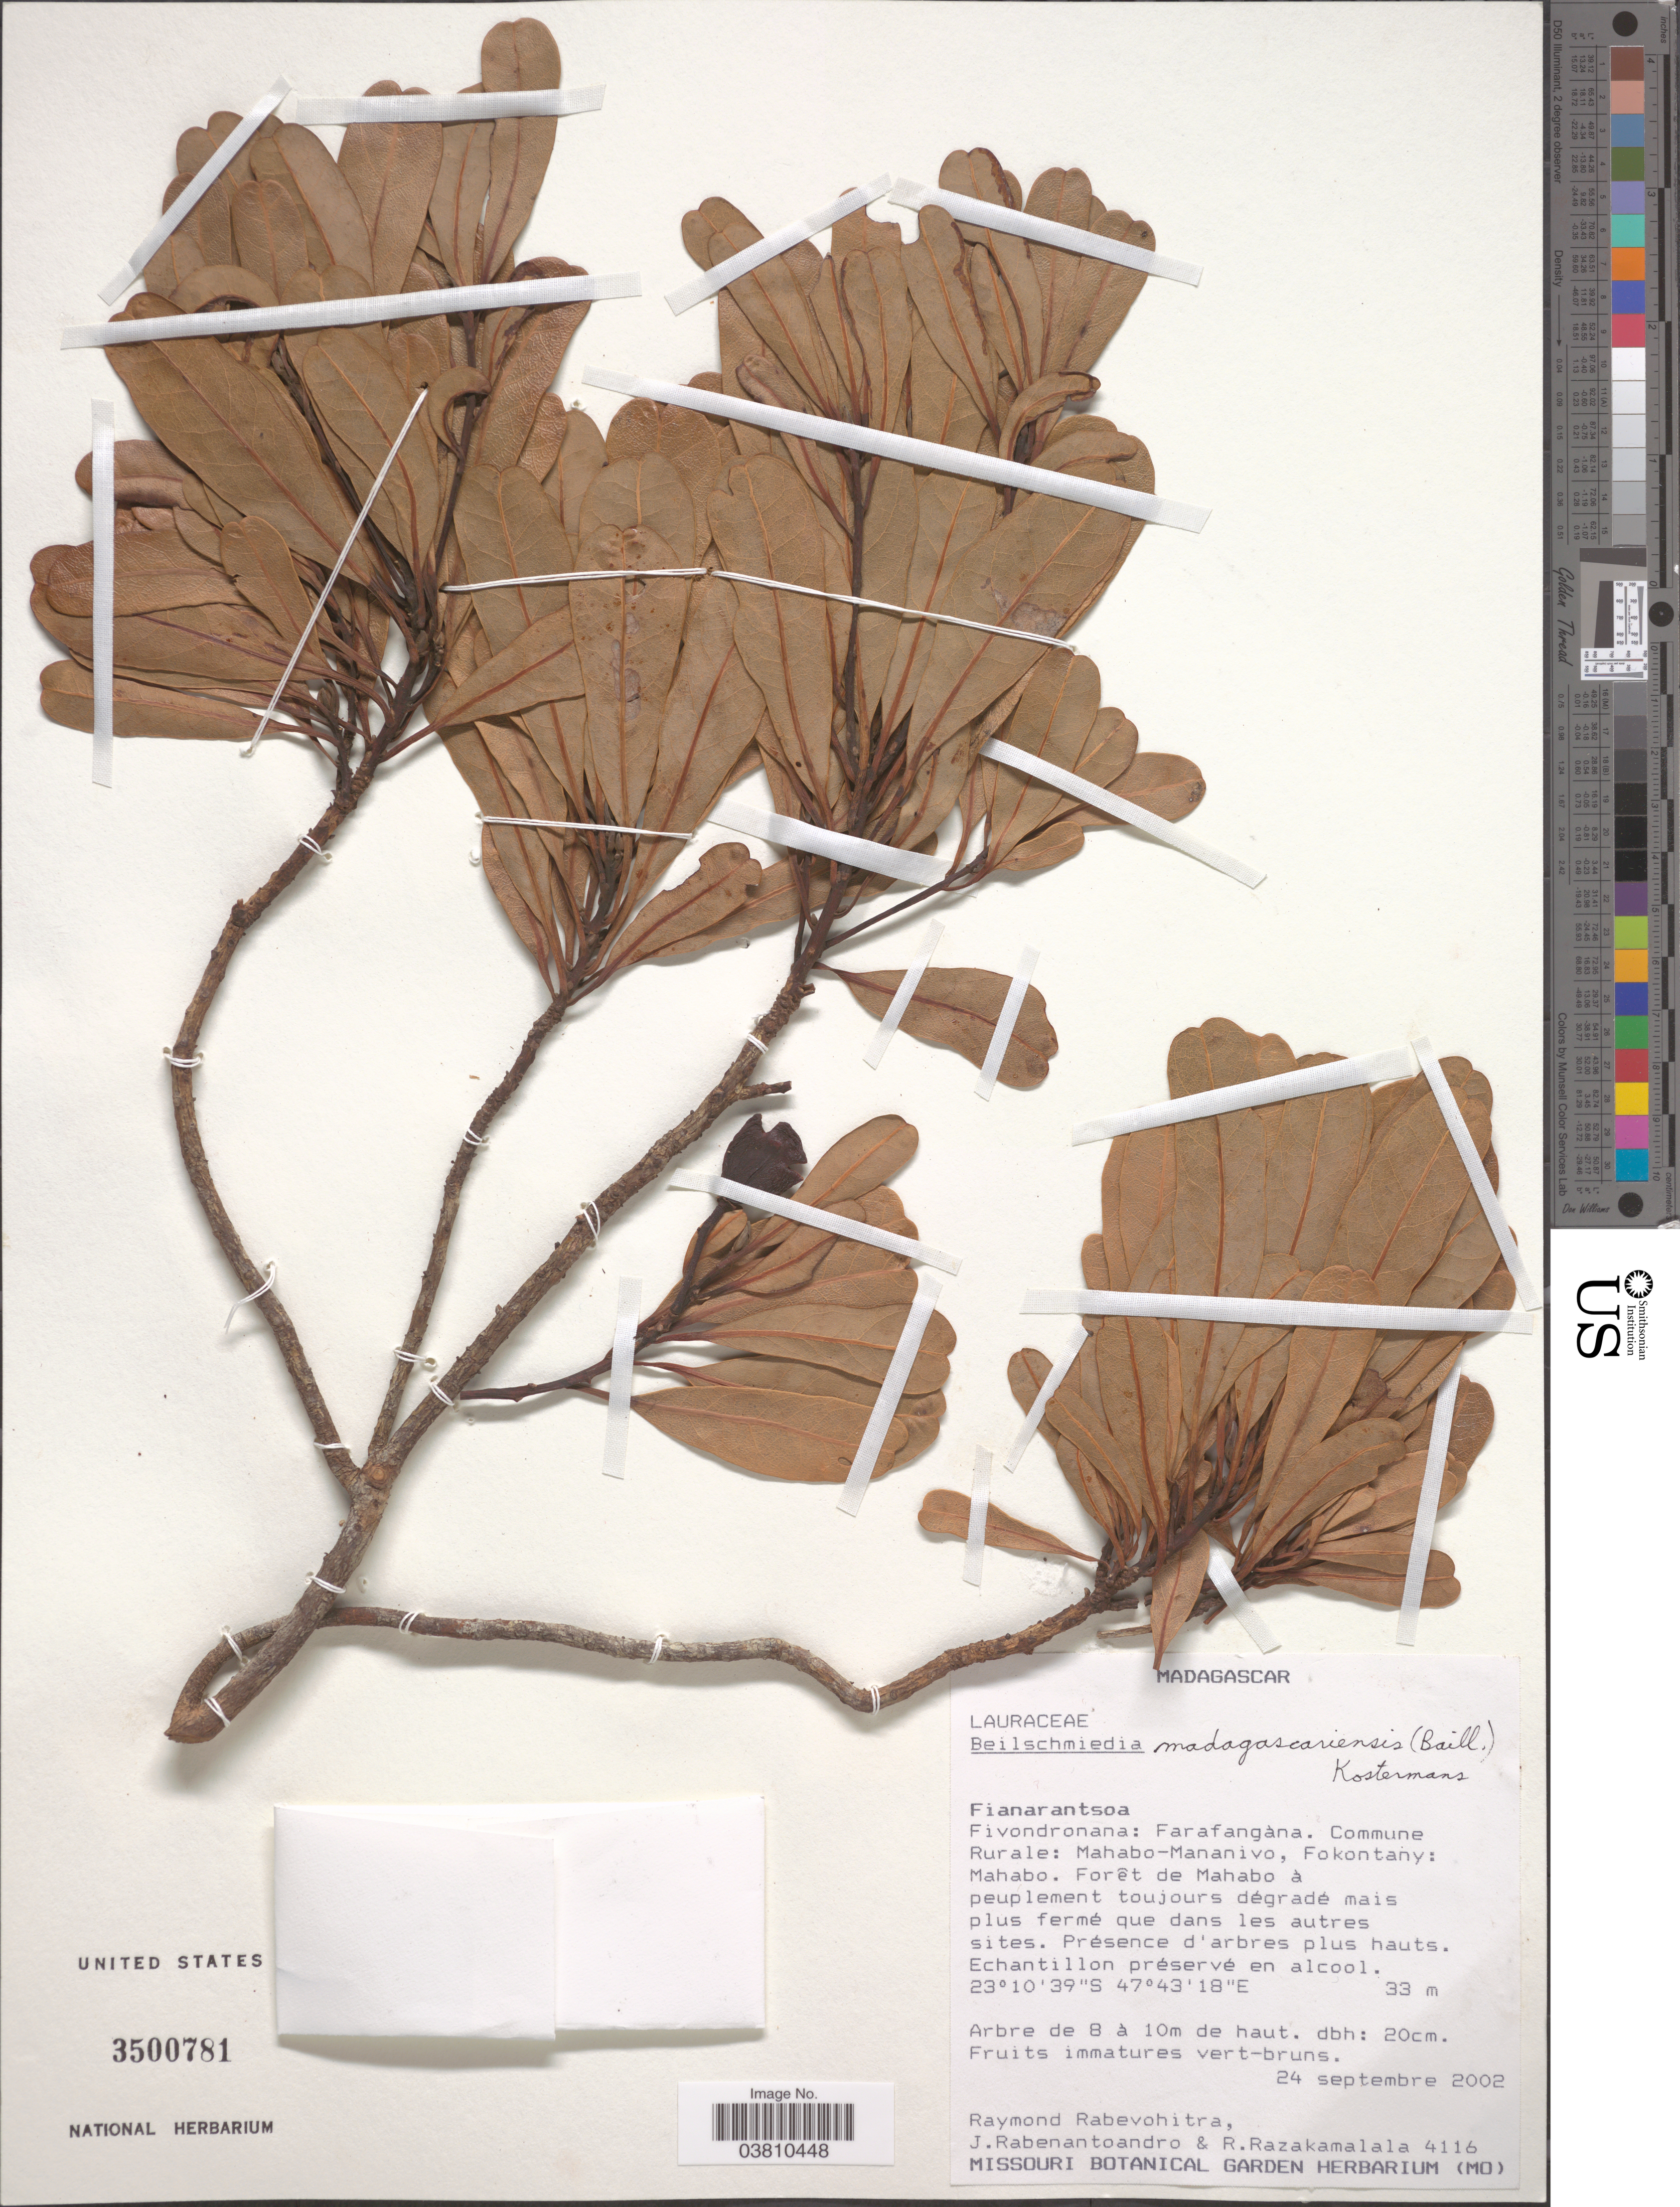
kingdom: Plantae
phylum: Tracheophyta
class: Magnoliopsida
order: Laurales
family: Lauraceae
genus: Beilschmiedia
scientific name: Beilschmiedia madagascariensis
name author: (Danguy) Kosterm.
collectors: R. Rabevohitra, J. Rabenantoandro & R. Razakamalala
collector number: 4116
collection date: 2002-09-24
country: Madagascar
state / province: Atsimo-Atsinanana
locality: Fivondronana: Farafangàna. Commune Rurale: Mahabo-Mananivo, Fokontany: Mahabo. Forêt de Mahabo à peuplement toujours dégradé mais plus fermé que dans les autres sites.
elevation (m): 33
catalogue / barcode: US 3500781